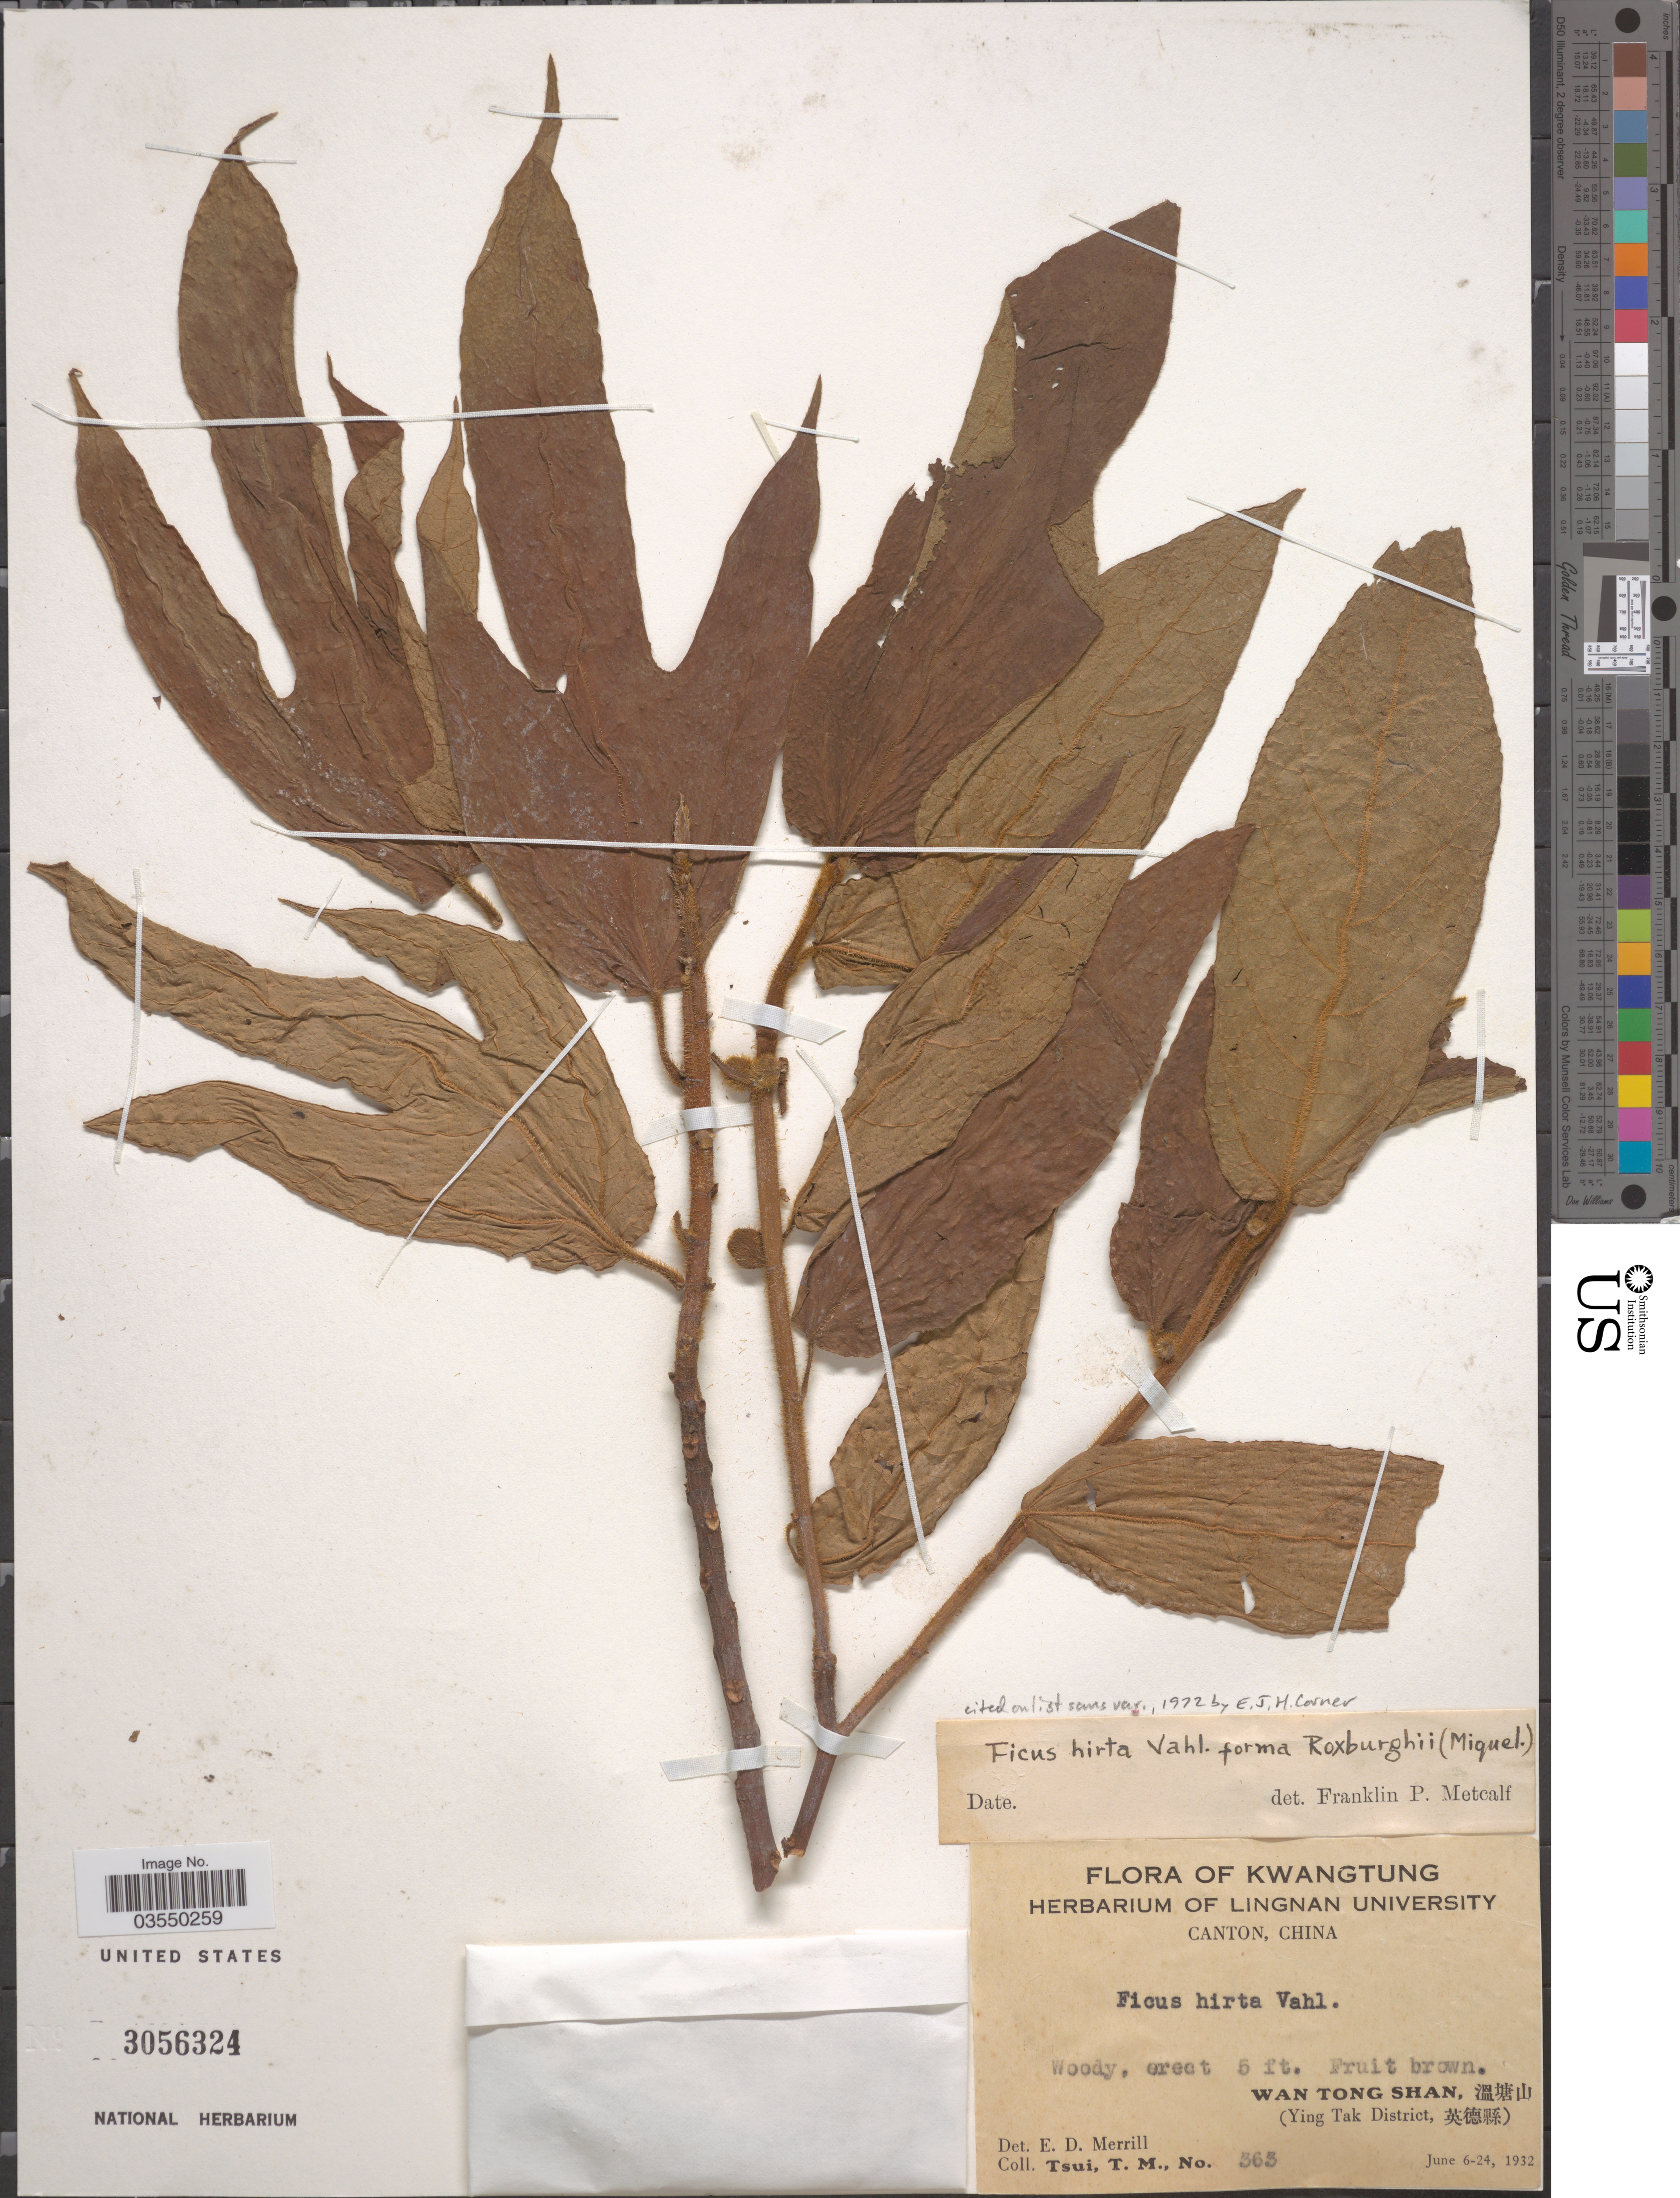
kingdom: Plantae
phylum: Tracheophyta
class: Magnoliopsida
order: Rosales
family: Moraceae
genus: Ficus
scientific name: Ficus hirta var. roxburghii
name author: King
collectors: T. Tsui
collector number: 363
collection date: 1932-06-06/1932-06-24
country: China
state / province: Guangdong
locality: Kwangtung. Wang Tong Shan, X (Ying Tak District, X).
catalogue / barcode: US 3056324